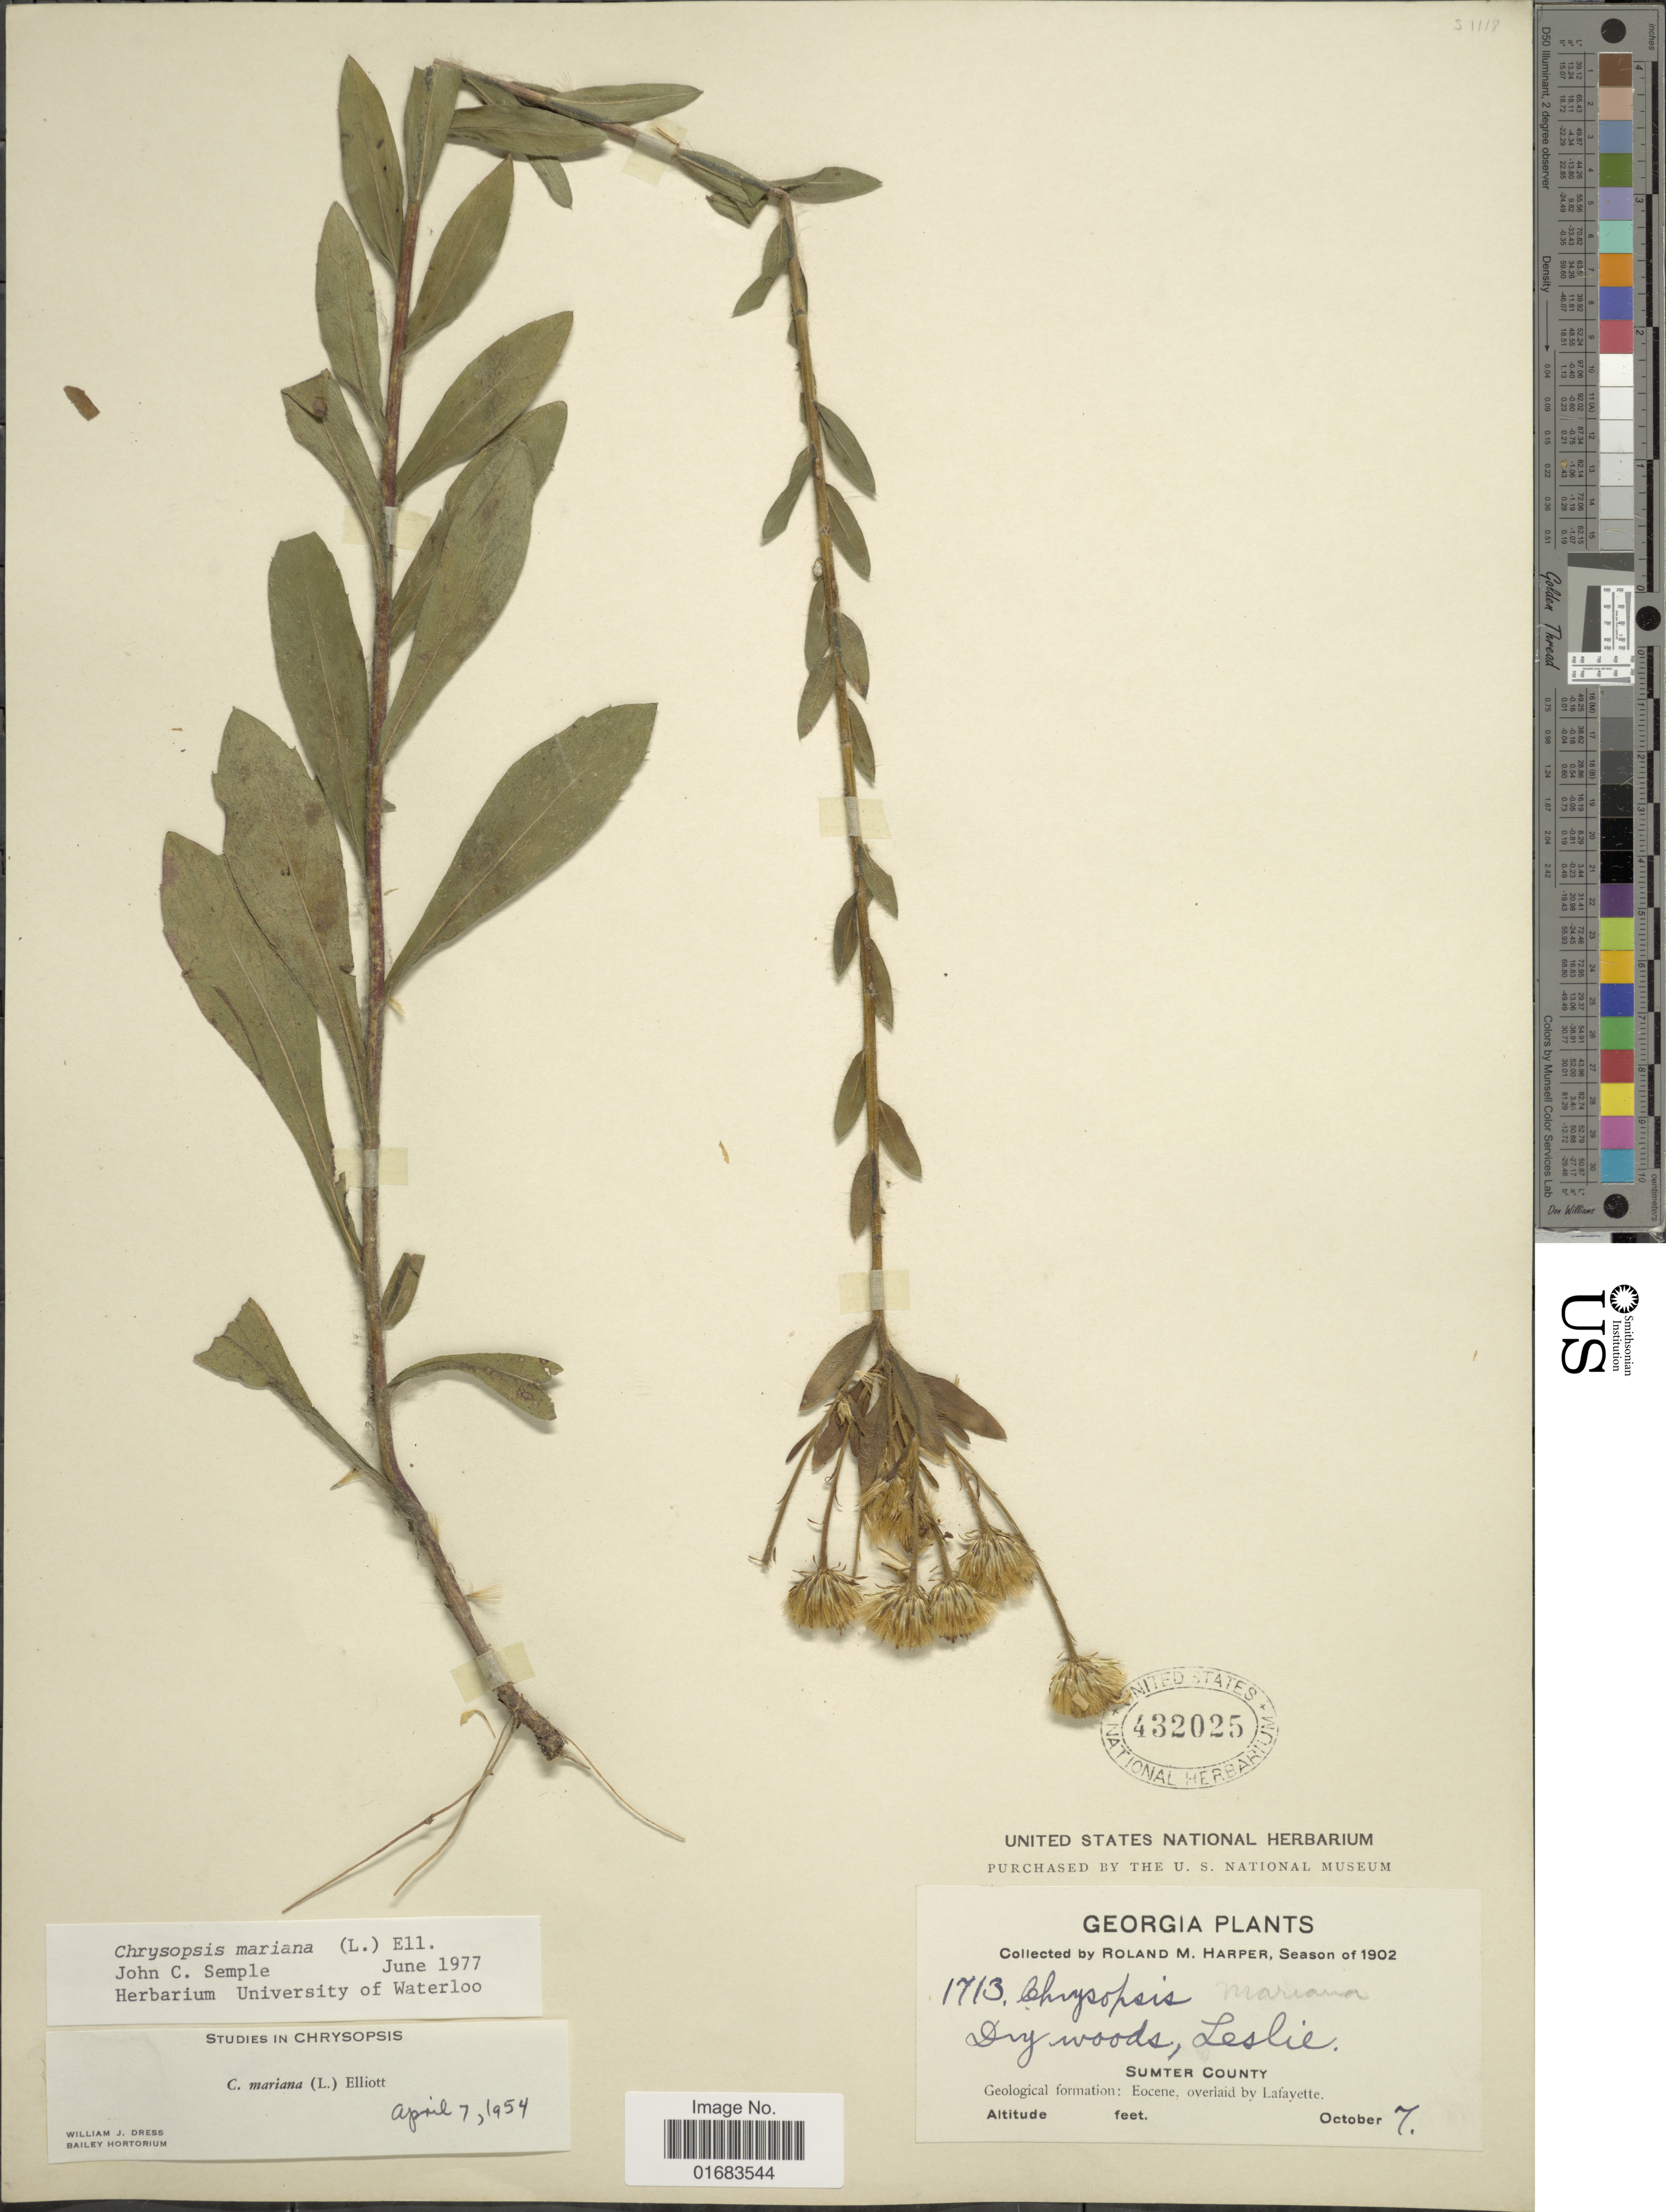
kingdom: Plantae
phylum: Tracheophyta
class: Magnoliopsida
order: Asterales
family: Asteraceae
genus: Chrysopsis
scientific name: Chrysopsis mariana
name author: (L.) Elliott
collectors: R. M. Harper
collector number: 1713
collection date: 1902-10-07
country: United States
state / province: Georgia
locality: Leslie, Sumter County, Geological formation: Eocene, overlaid by Lafayette.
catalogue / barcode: US 432025